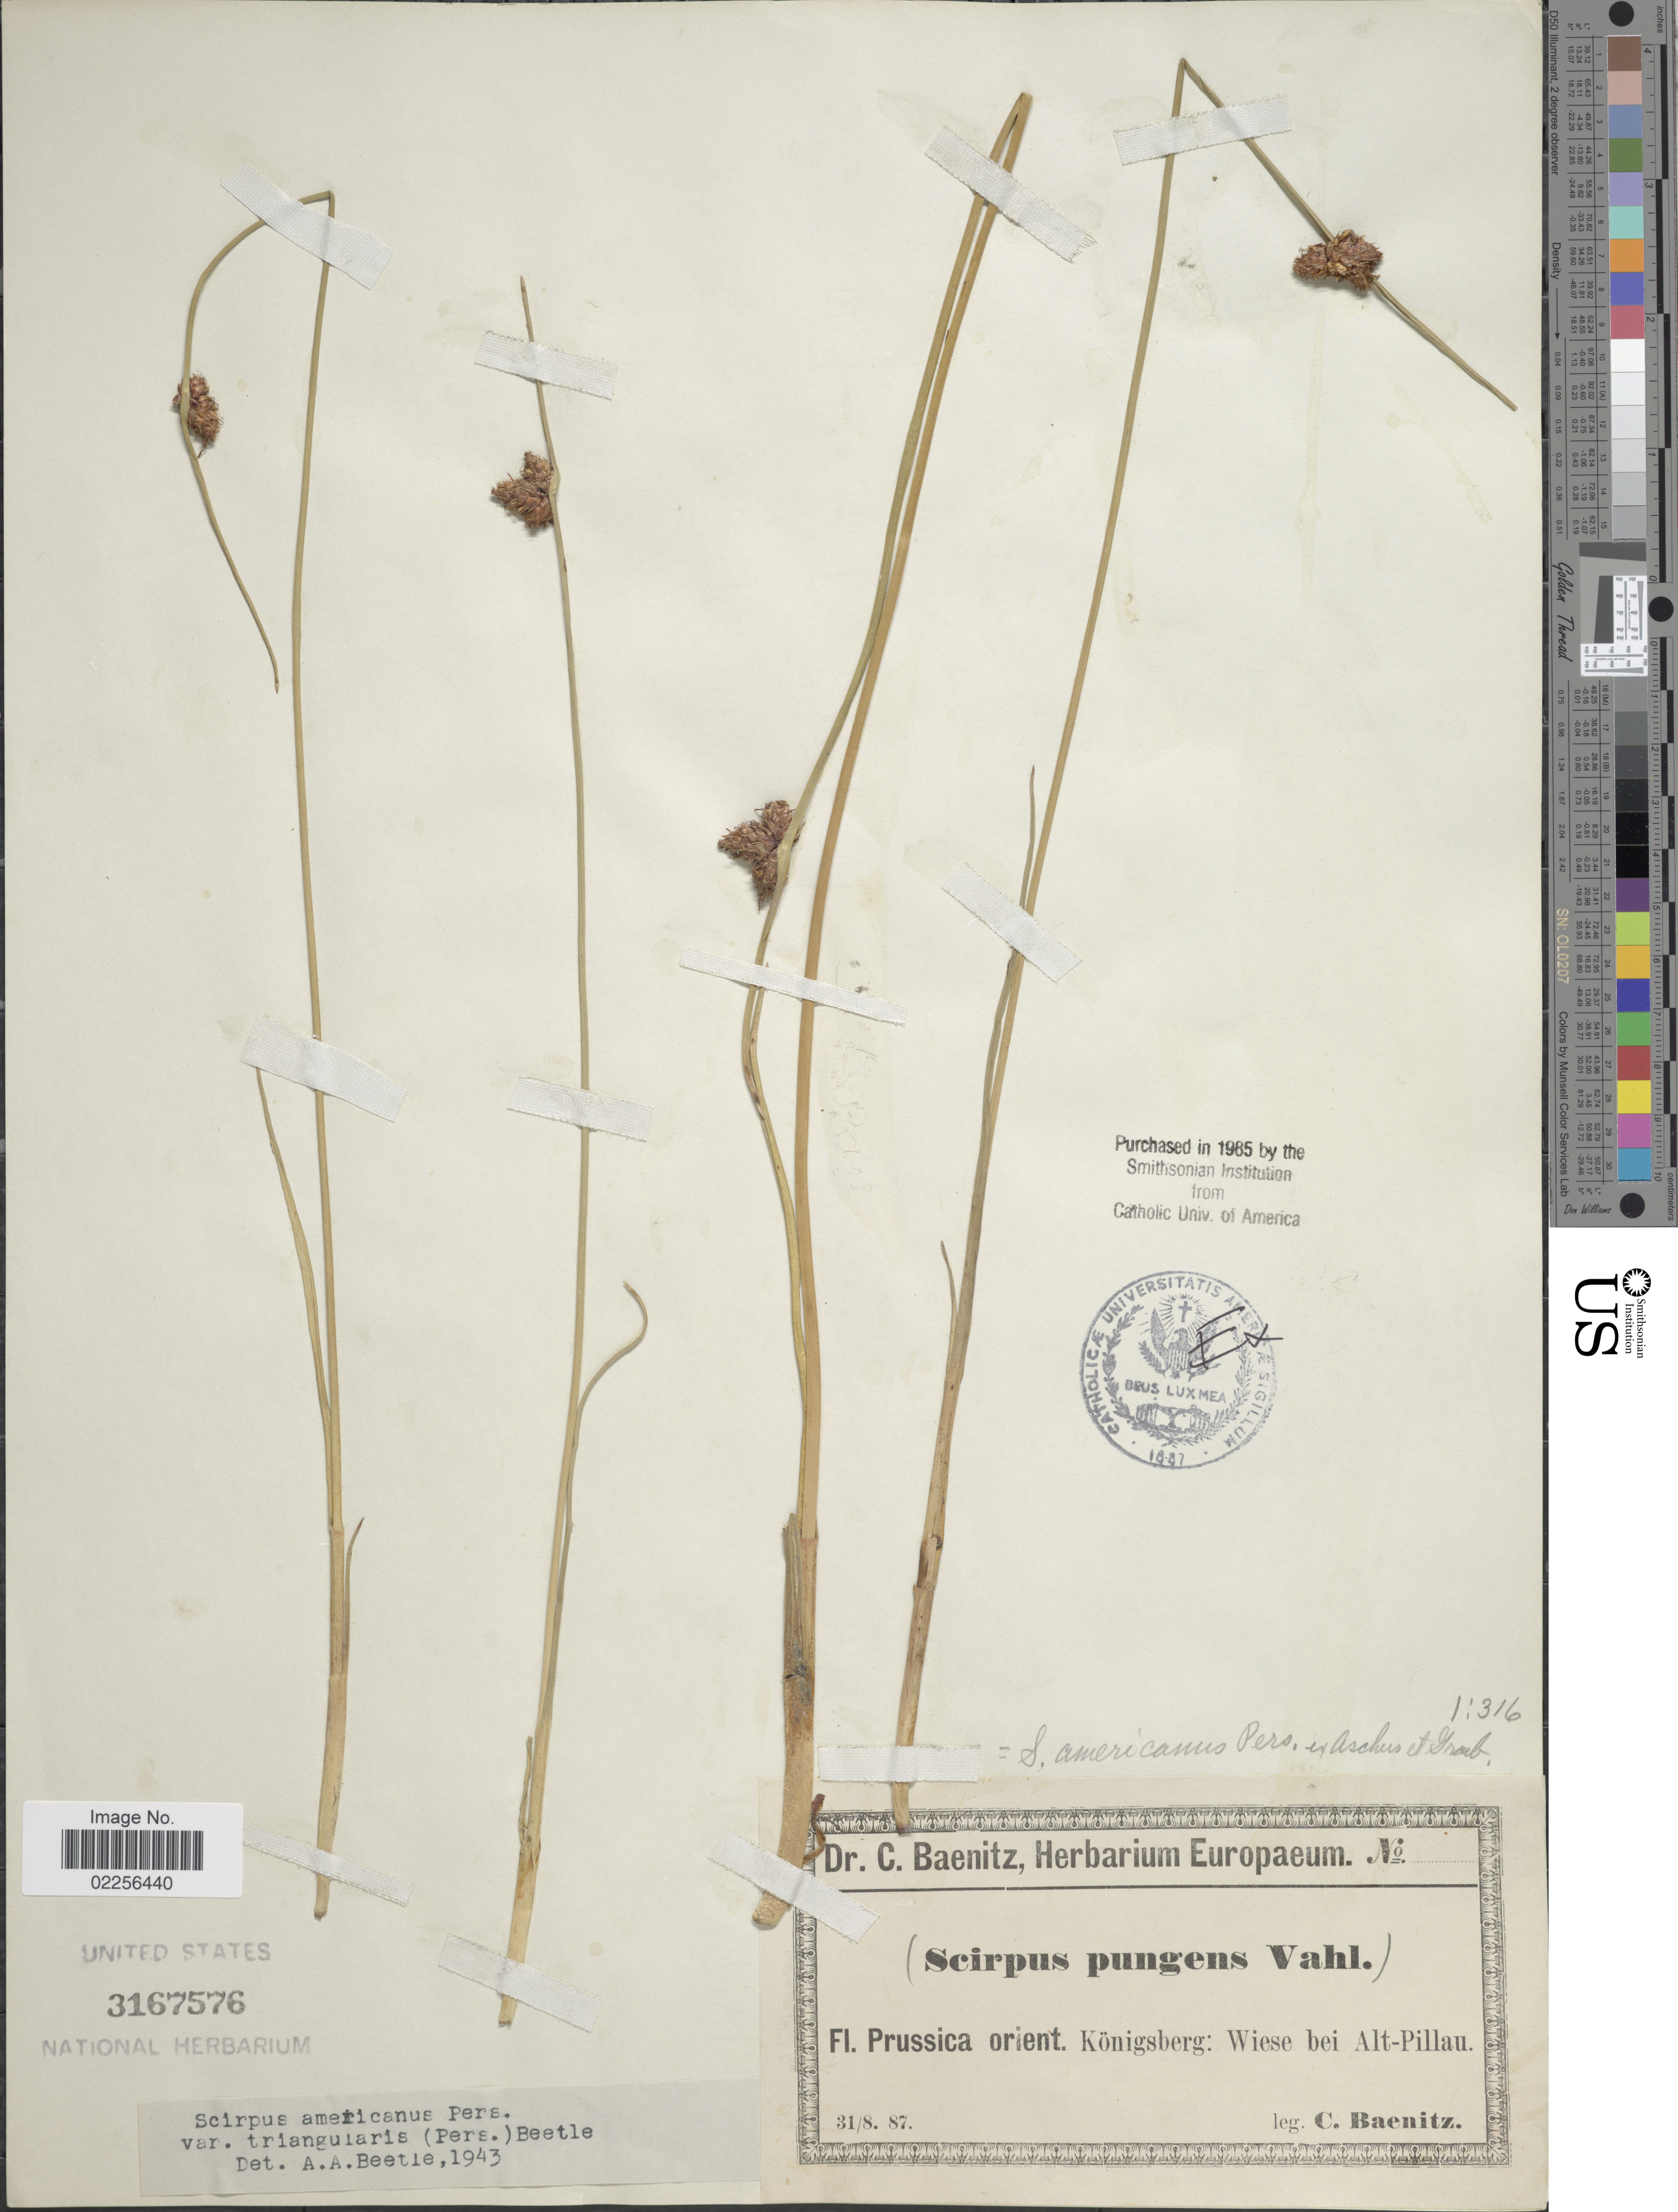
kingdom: Plantae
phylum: Tracheophyta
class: Liliopsida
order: Poales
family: Cyperaceae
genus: Schoenoplectus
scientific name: Schoenoplectus pungens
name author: (Vahl) Palla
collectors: C. G. Baenitz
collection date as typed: Transcribed d/m/y: 31/8/87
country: Russian Federation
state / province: Kaliningrad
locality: Prussica orient., Konigsberg, Wiese bei Alt-Pillau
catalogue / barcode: US 3167576